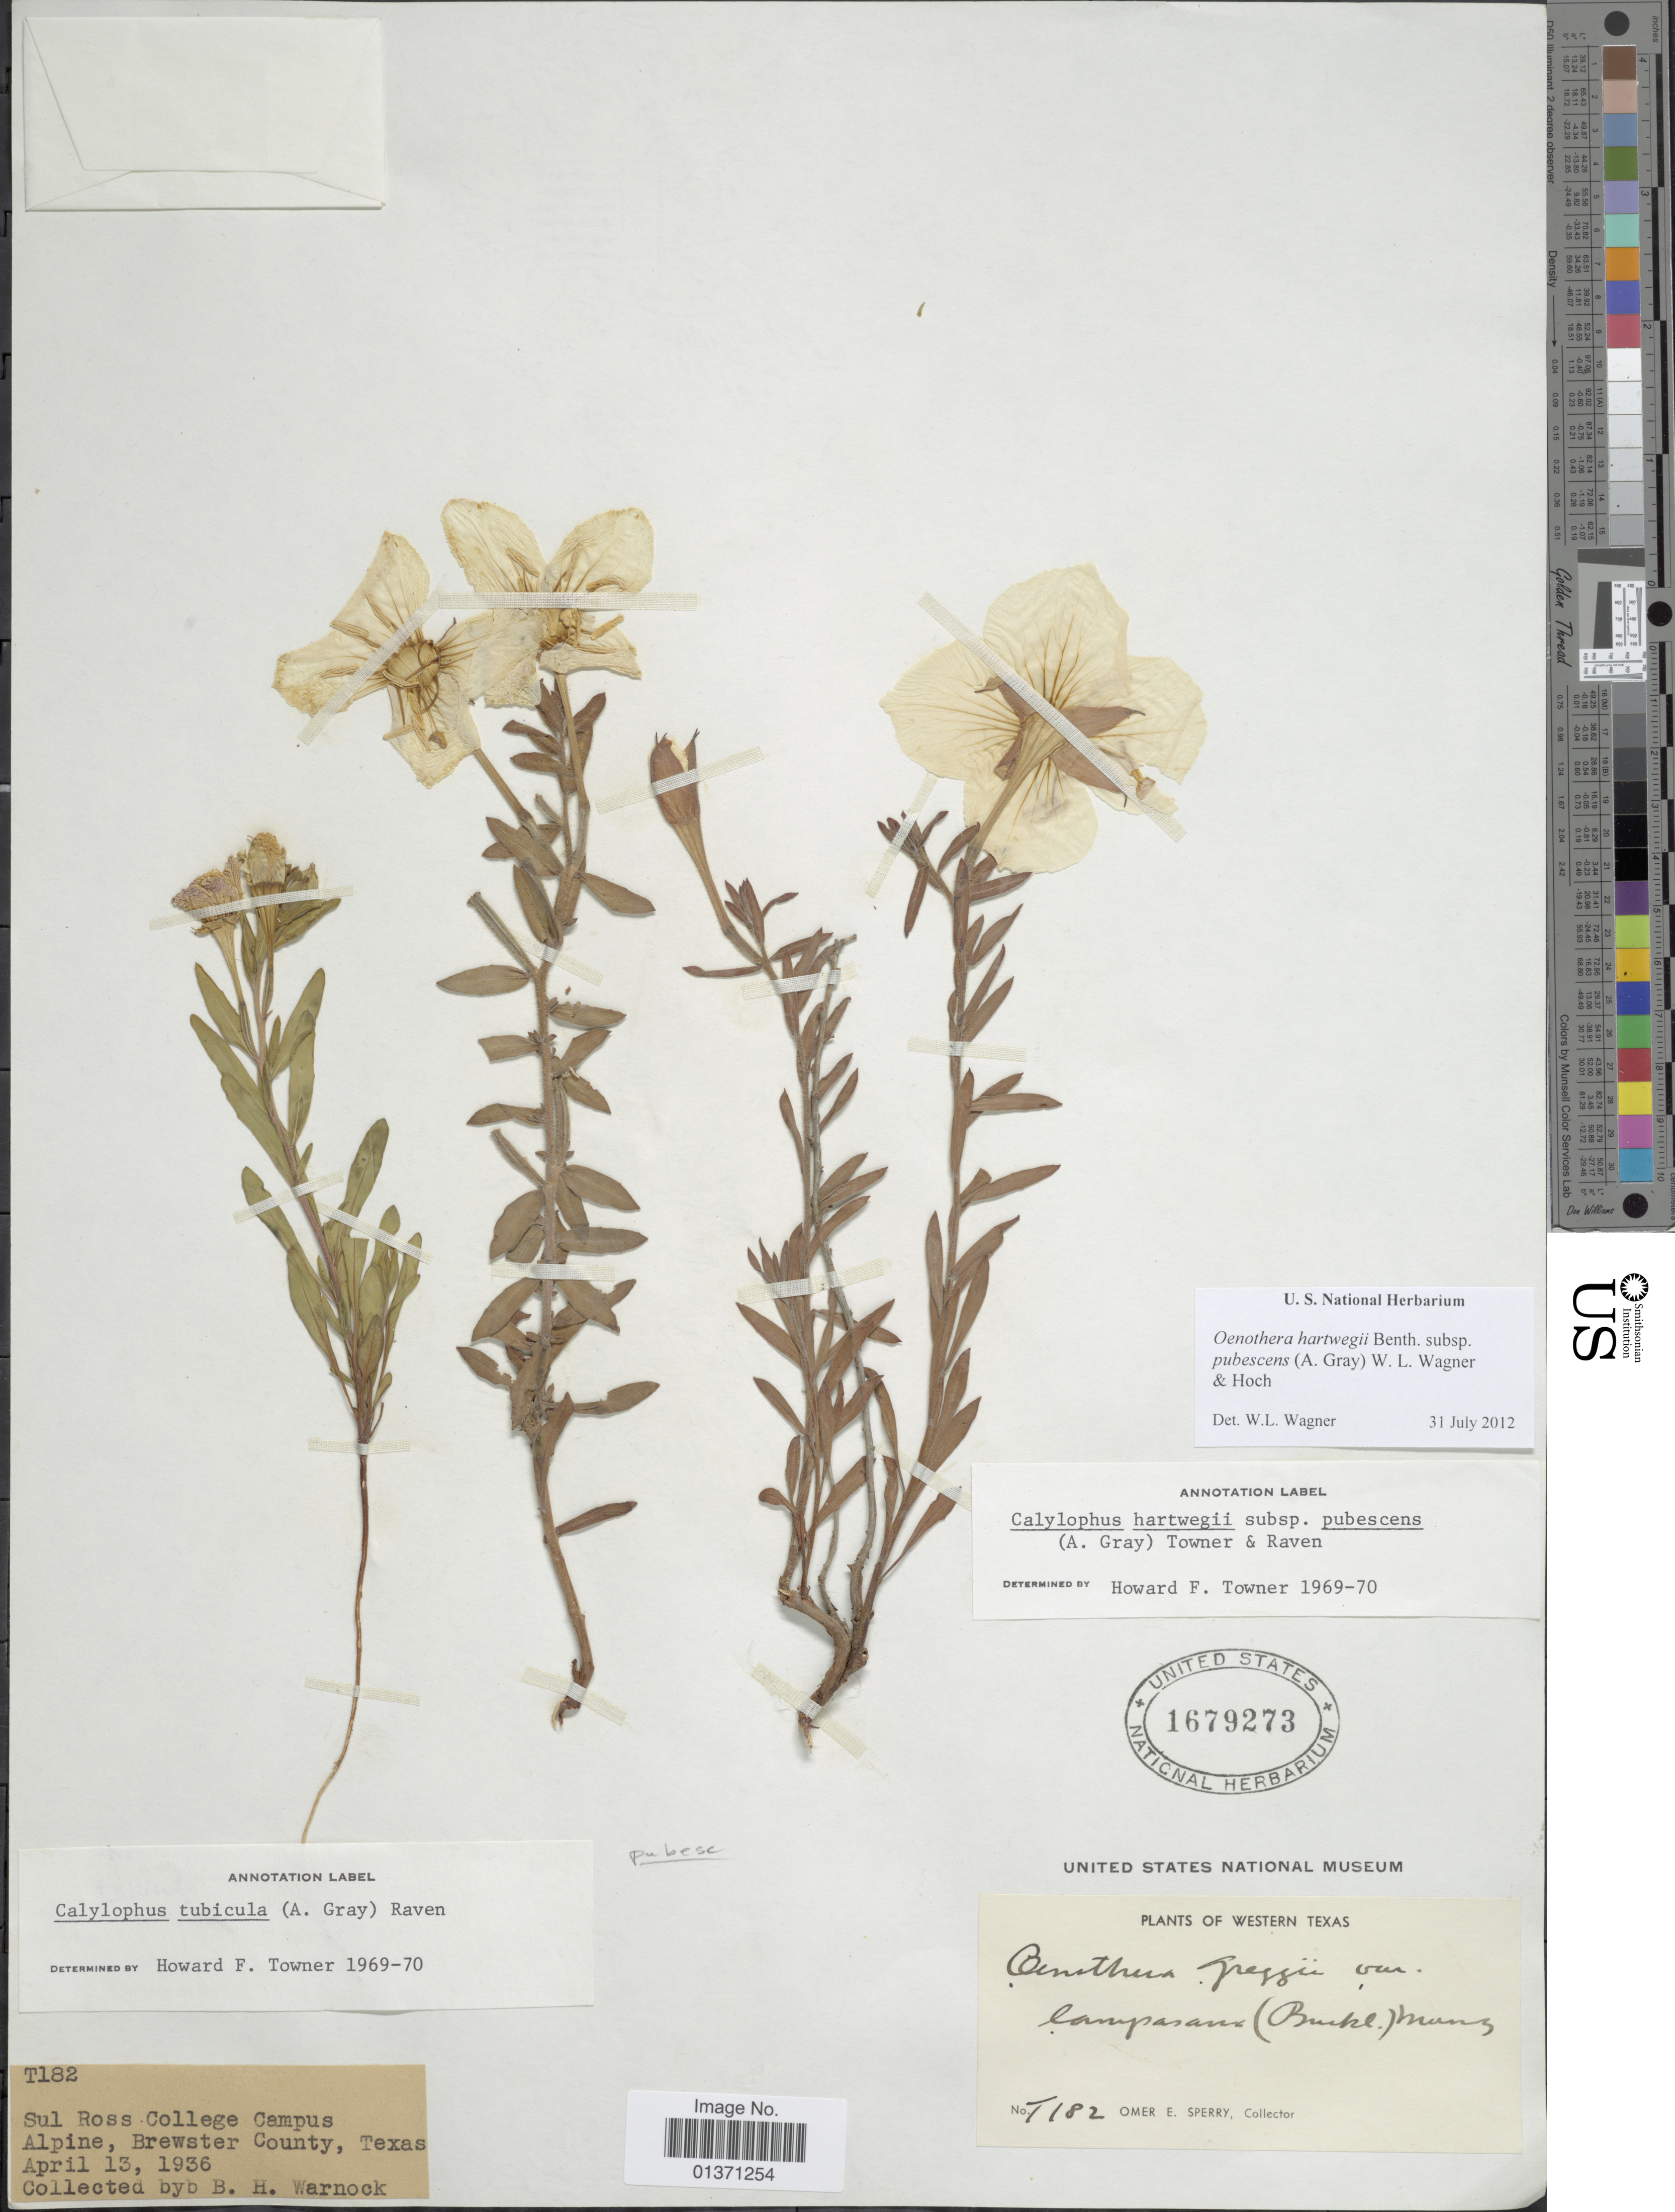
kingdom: Plantae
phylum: Tracheophyta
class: Magnoliopsida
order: Myrtales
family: Onagraceae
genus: Oenothera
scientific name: Oenothera hartwegii subsp. pubescens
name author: (A. Gray) W.L. Wagner & Hoch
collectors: O. E. Sperry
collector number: T182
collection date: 1936-04-13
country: United States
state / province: Texas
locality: Sul Ross College Campus Alpine, Brewster County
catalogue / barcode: US 1679273